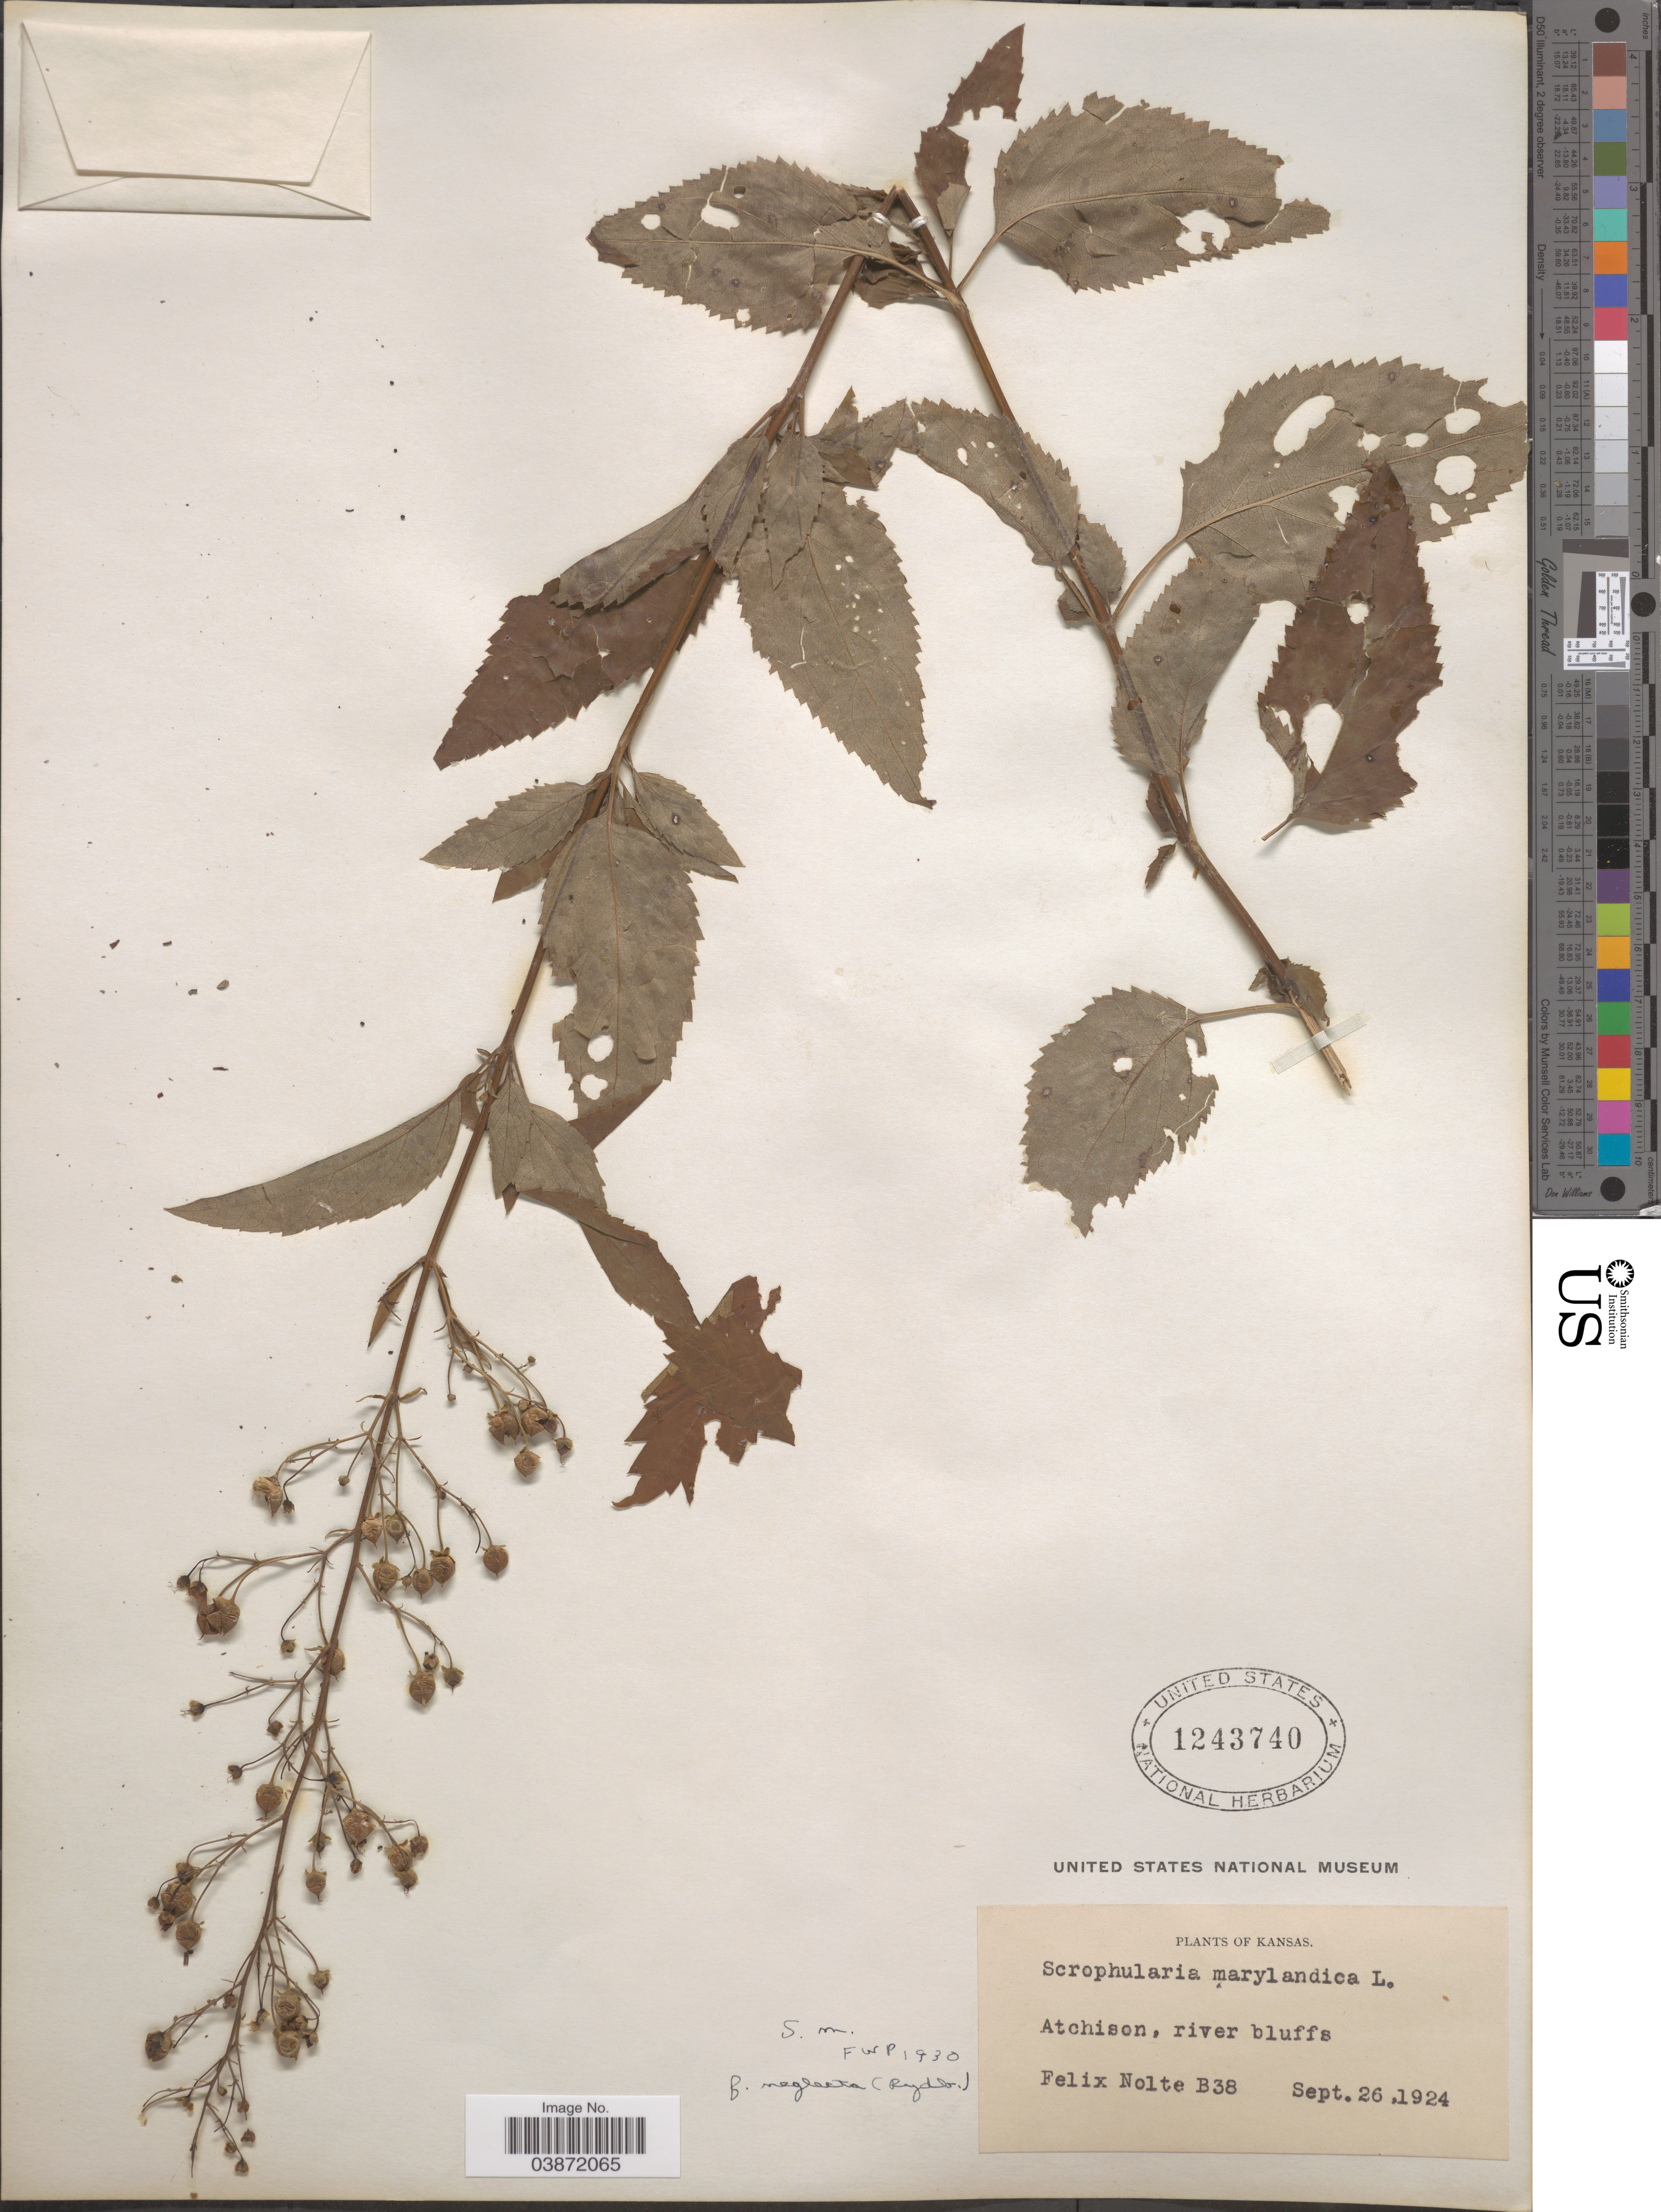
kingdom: Plantae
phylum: Tracheophyta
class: Magnoliopsida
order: Lamiales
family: Scrophulariaceae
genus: Scrophularia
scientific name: Scrophularia marilandica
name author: L.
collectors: F. Nolte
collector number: B38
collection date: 1924-09-26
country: United States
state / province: Kansas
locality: Atchison, river bluffs.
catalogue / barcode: US 1243740